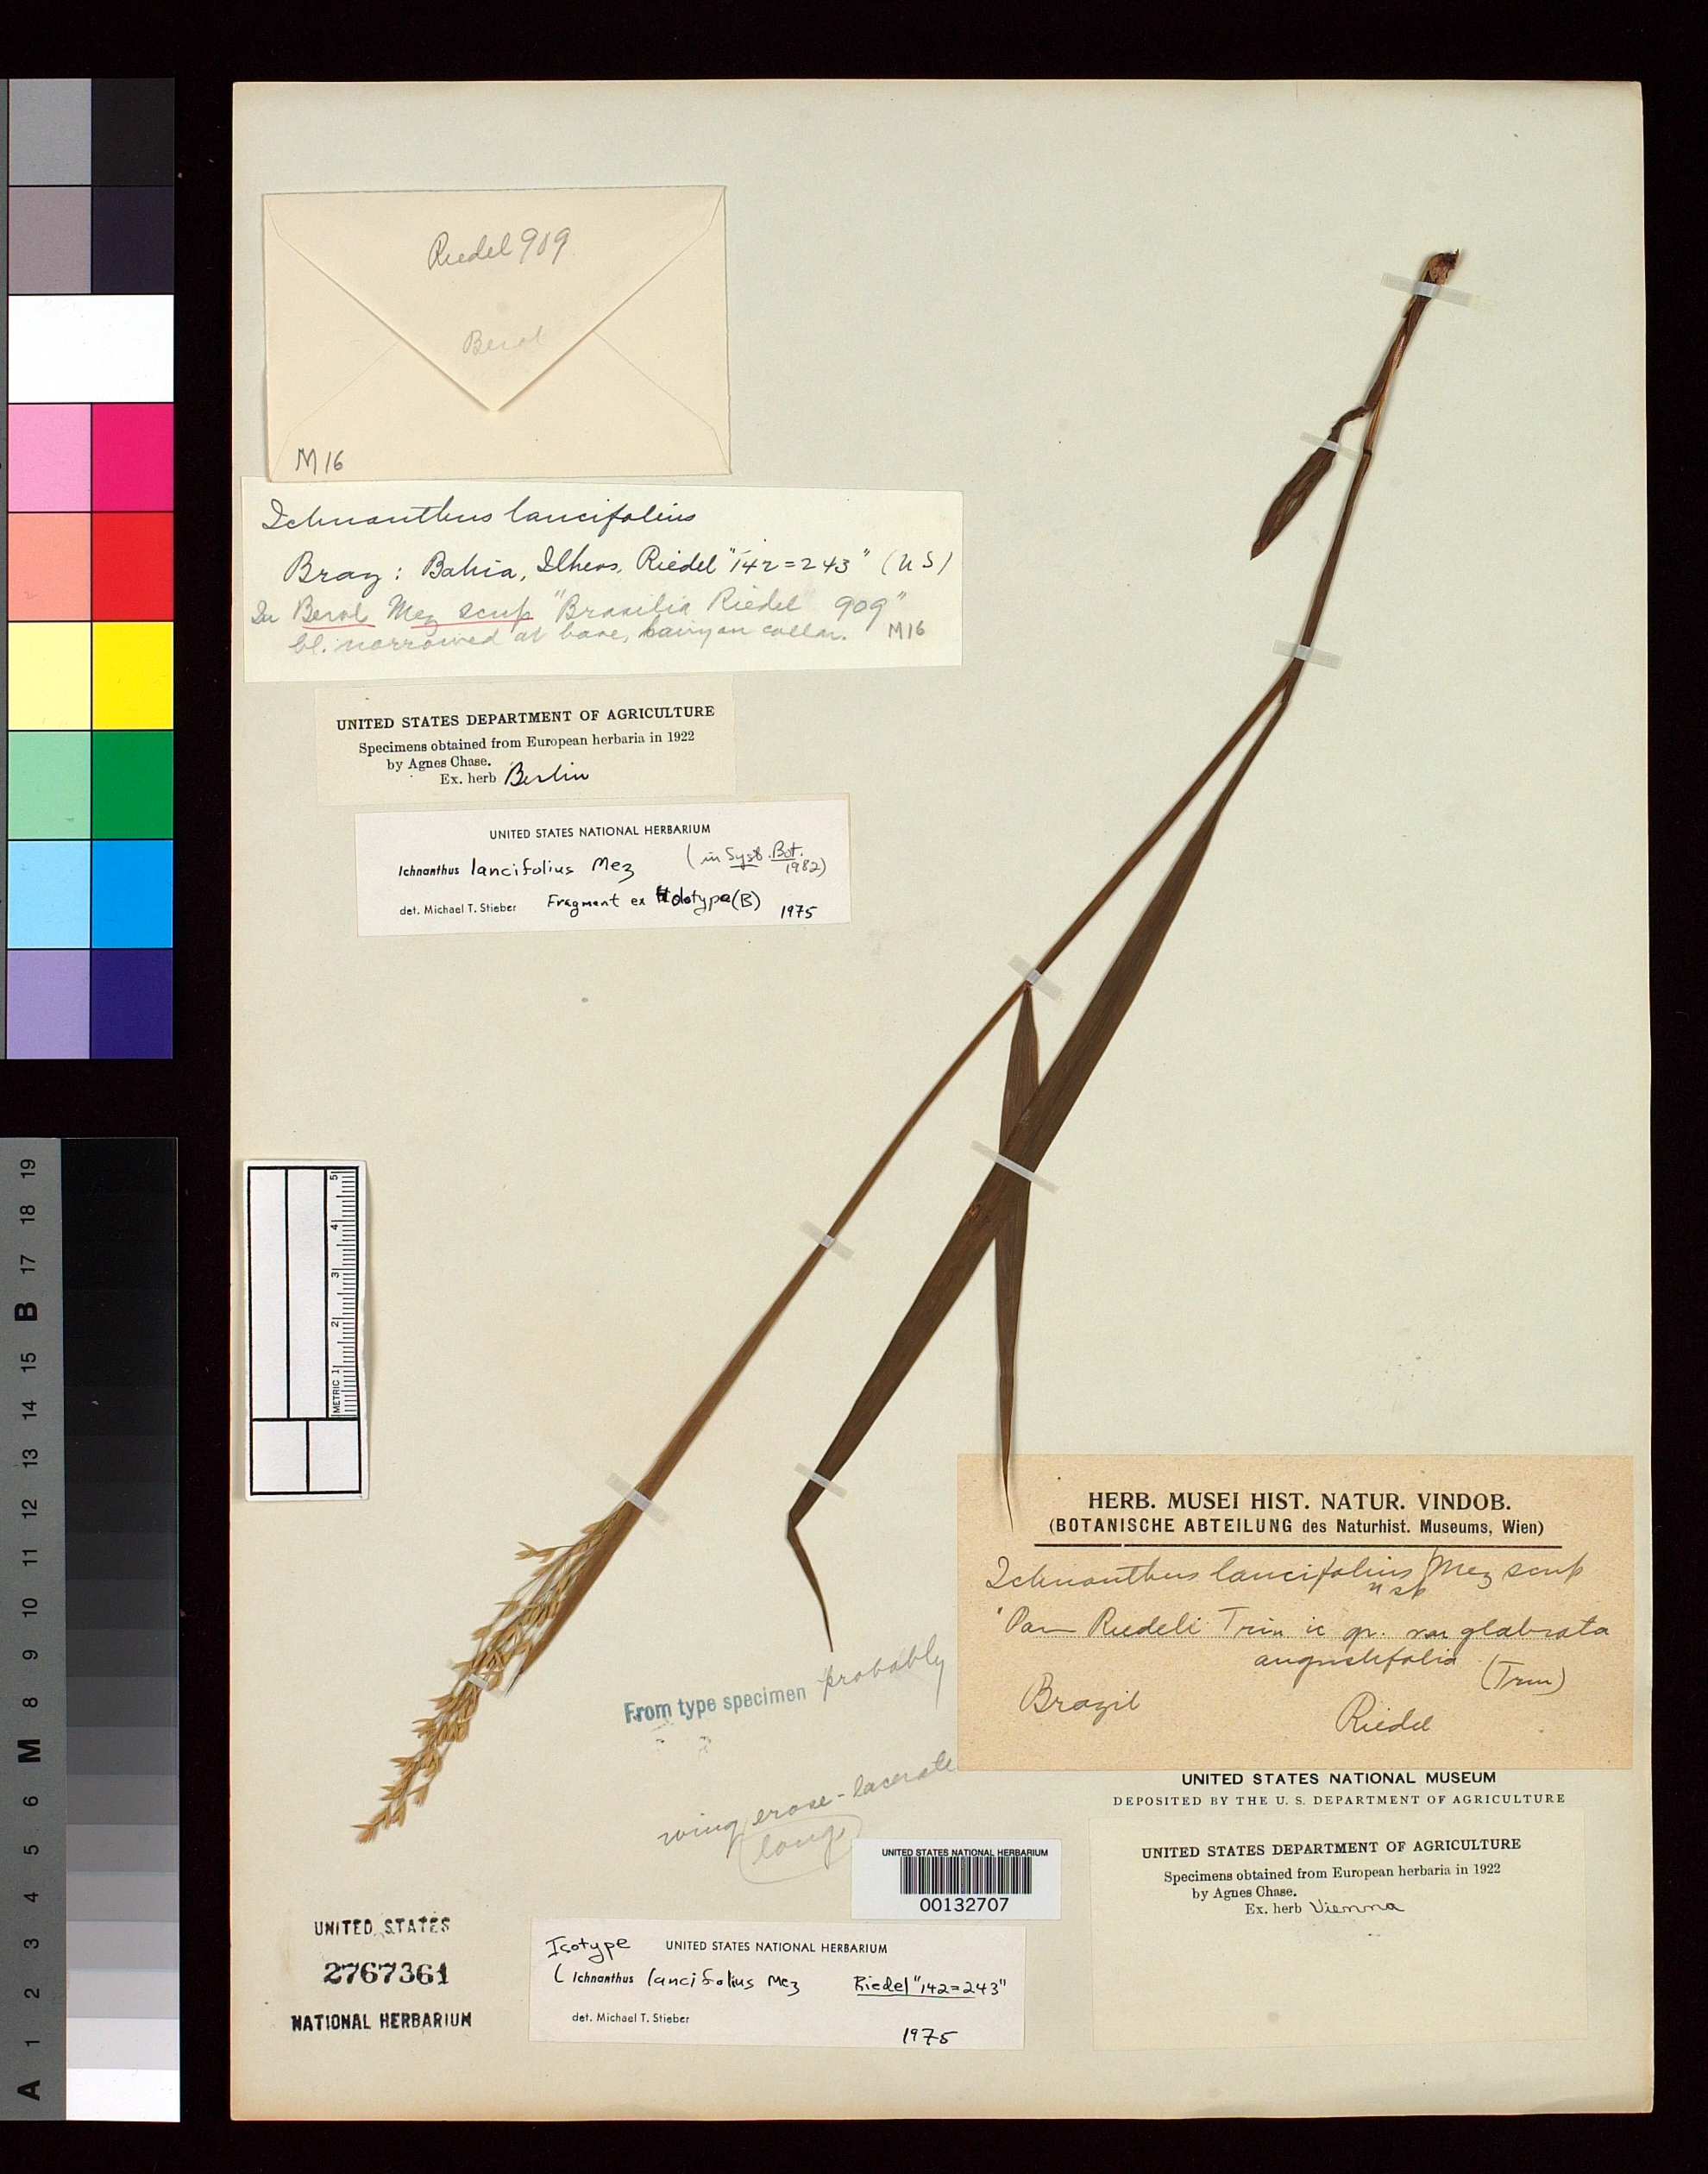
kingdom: Plantae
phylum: Tracheophyta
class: Liliopsida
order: Poales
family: Poaceae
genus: Ichnanthus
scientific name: Ichnanthus lancifolius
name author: Mez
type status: Isotype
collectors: L. Riedel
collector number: "142 = 243"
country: Brazil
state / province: Bahia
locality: Ilheos.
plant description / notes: Fragmentary material of type specimens ex herb. Berlin, ex herb. Vienna.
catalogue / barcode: US 2767361